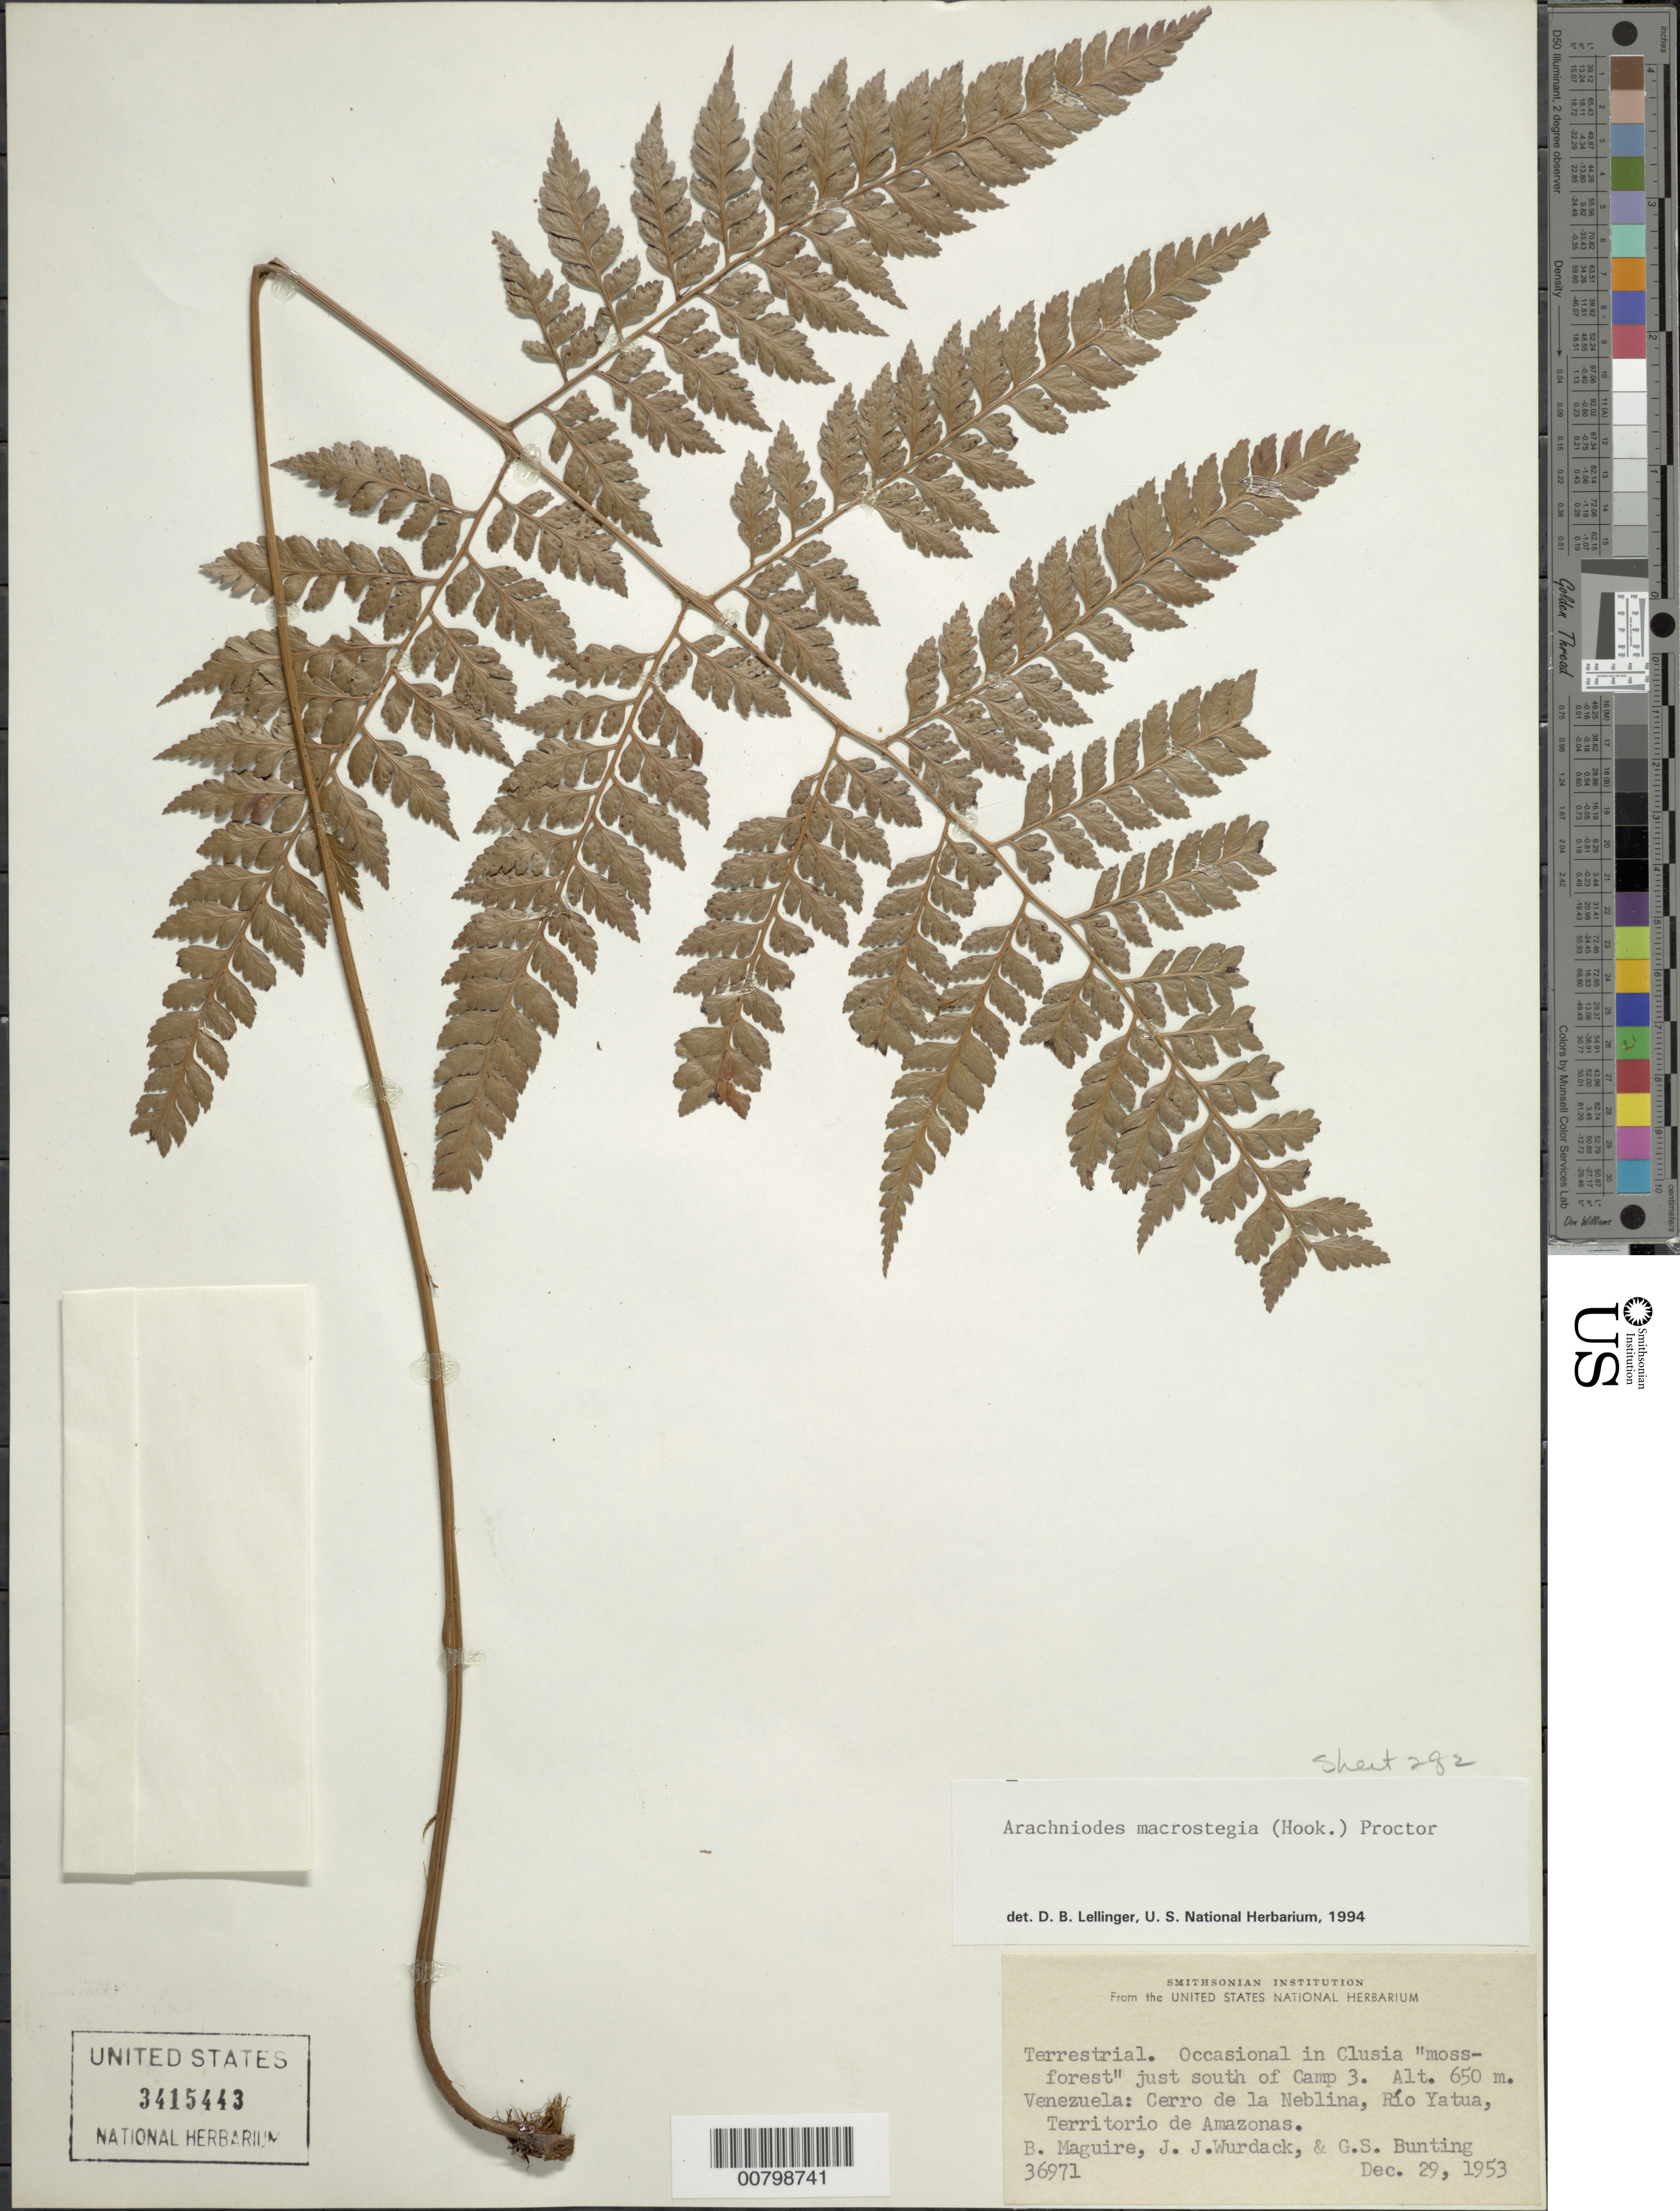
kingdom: Plantae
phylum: Tracheophyta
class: Polypodiopsida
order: Polypodiales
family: Dryopteridaceae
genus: Arachniodes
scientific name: Arachniodes macrostegia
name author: (Hook.) Proctor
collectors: B. Maguire, J. J. Wurdack & G. S. Bunting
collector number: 36971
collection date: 1953-12-29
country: Venezuela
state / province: Amazonas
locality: Just south of Camp 3, Cerro de la Neblina, Rio Yatua, Territorio de Amazonas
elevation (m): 650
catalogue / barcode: US 3415443